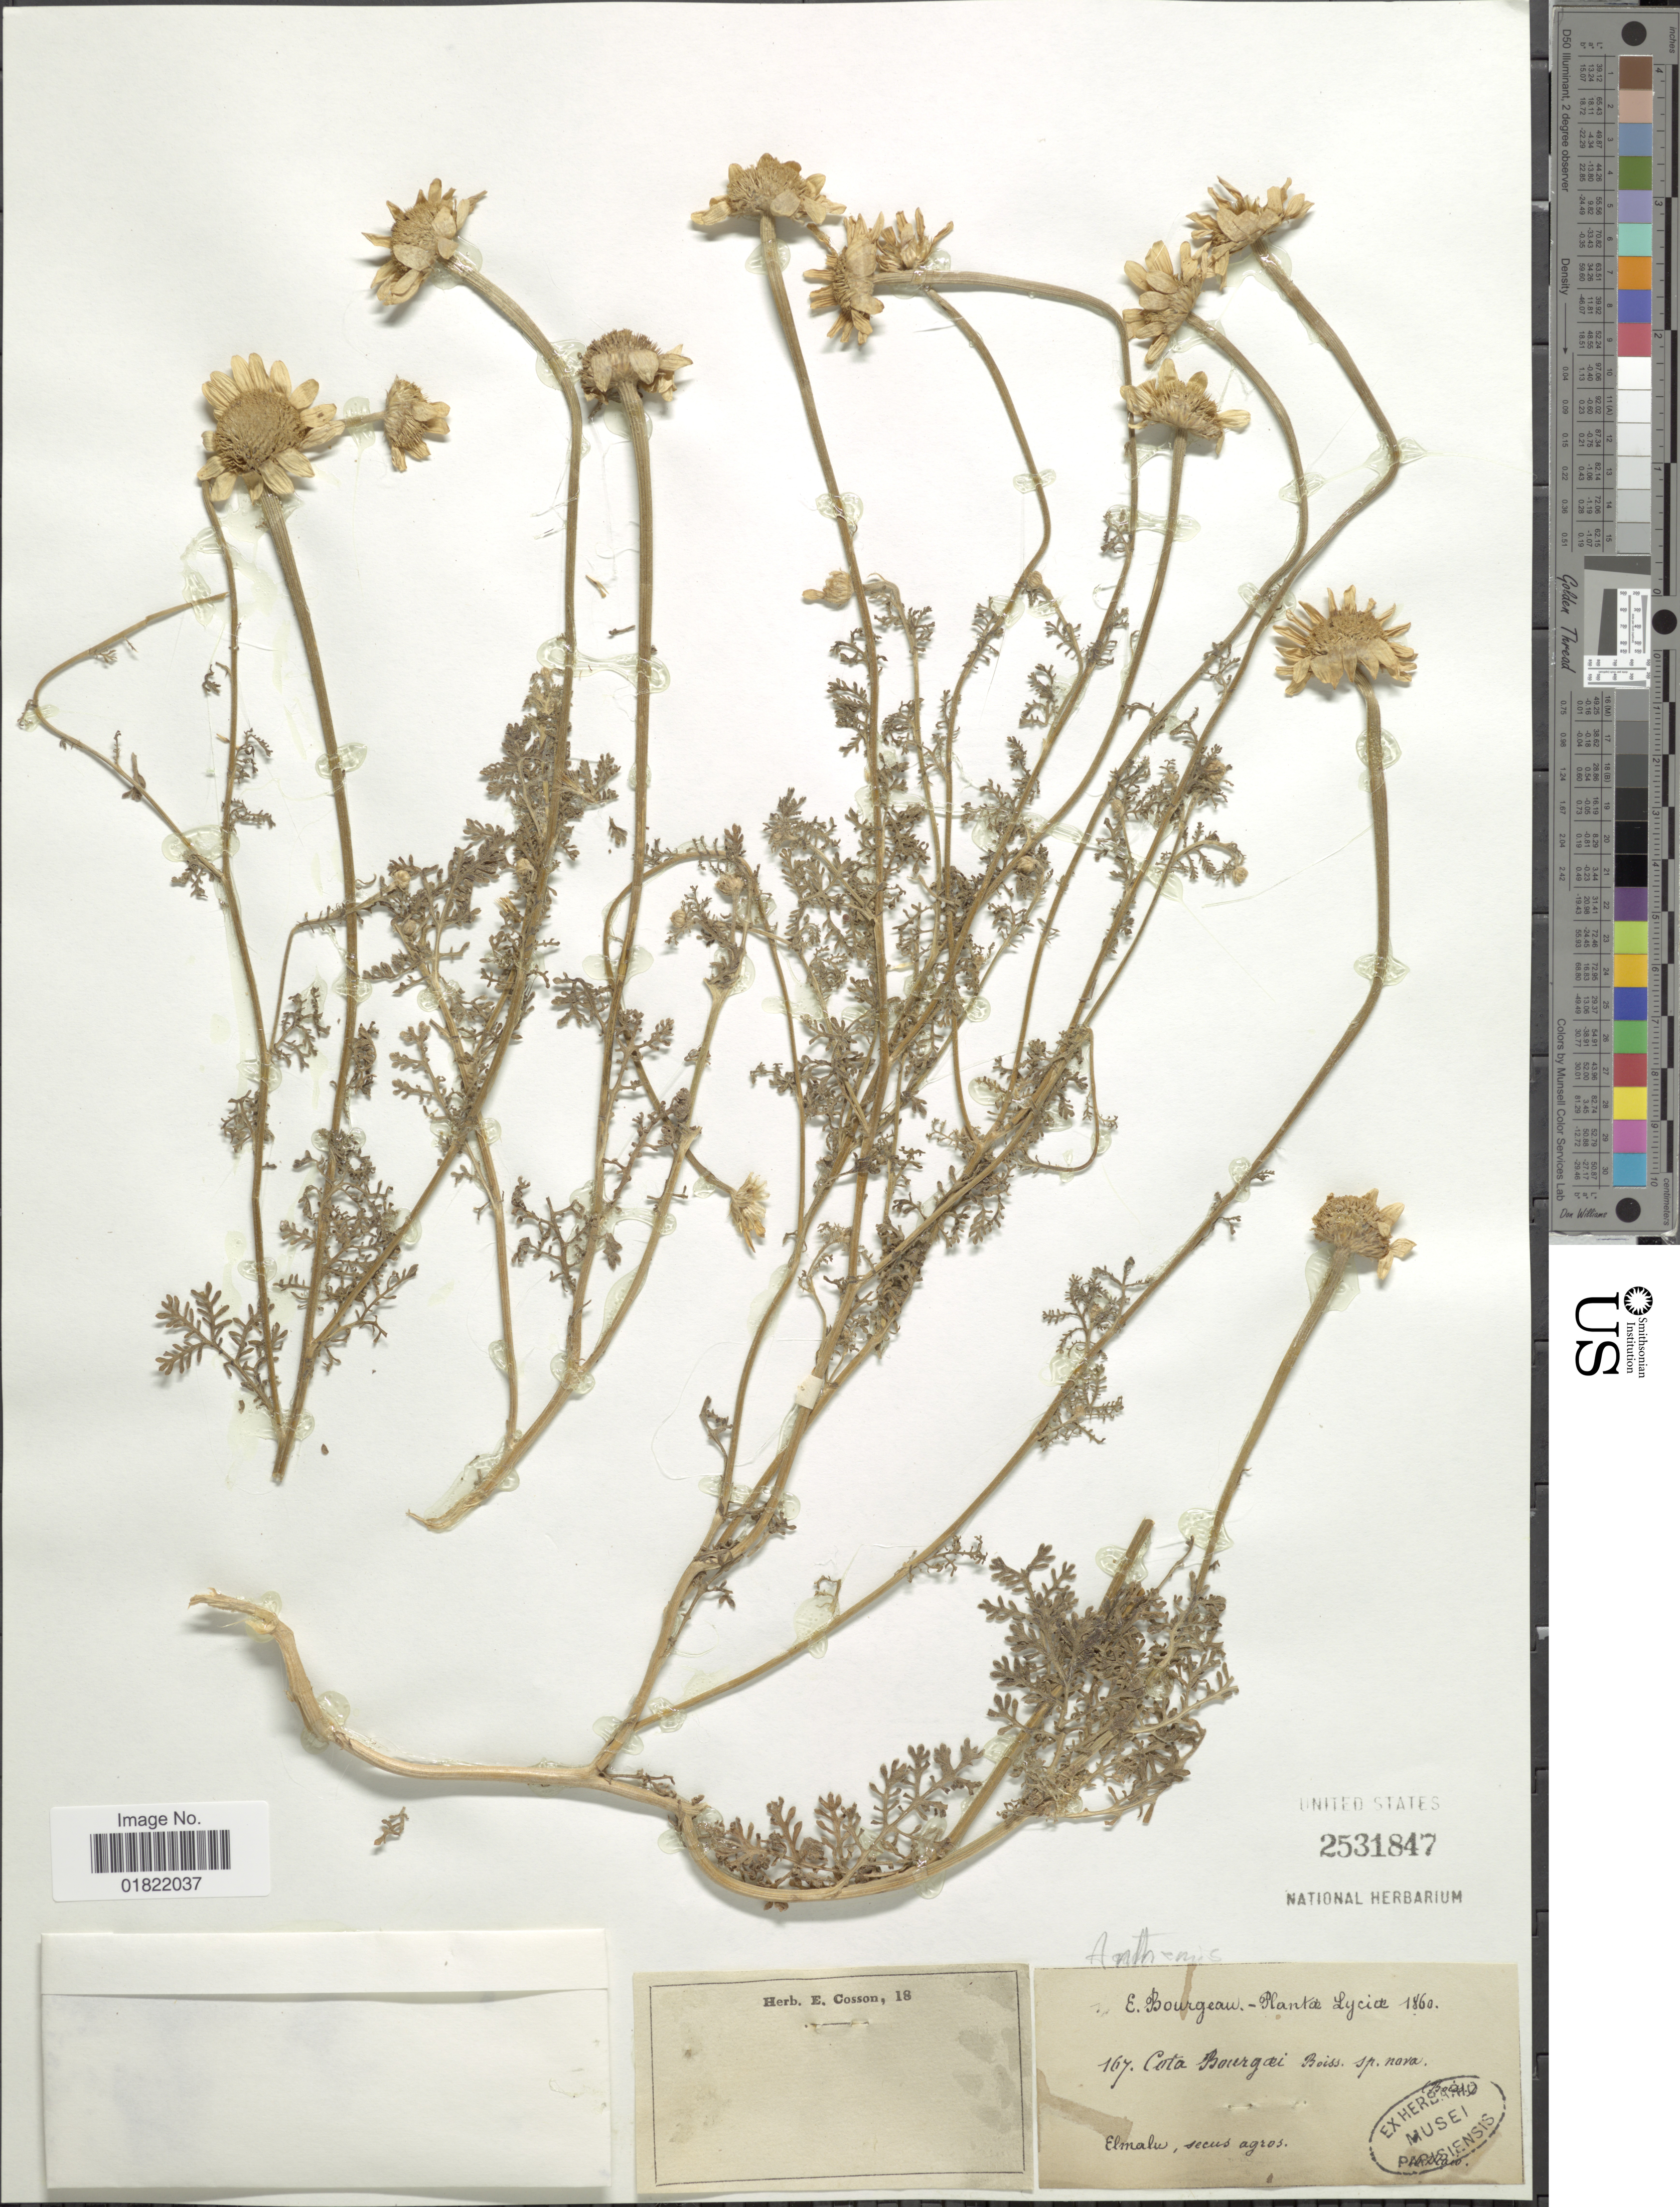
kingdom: Plantae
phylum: Tracheophyta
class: Magnoliopsida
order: Asterales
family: Asteraceae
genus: Cota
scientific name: Cota bourgaei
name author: Boiss.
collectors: E. Bourgeau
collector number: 167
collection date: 1860-05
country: Armenia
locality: Lyciae, Elmalu, secus agros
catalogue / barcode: US 2531847